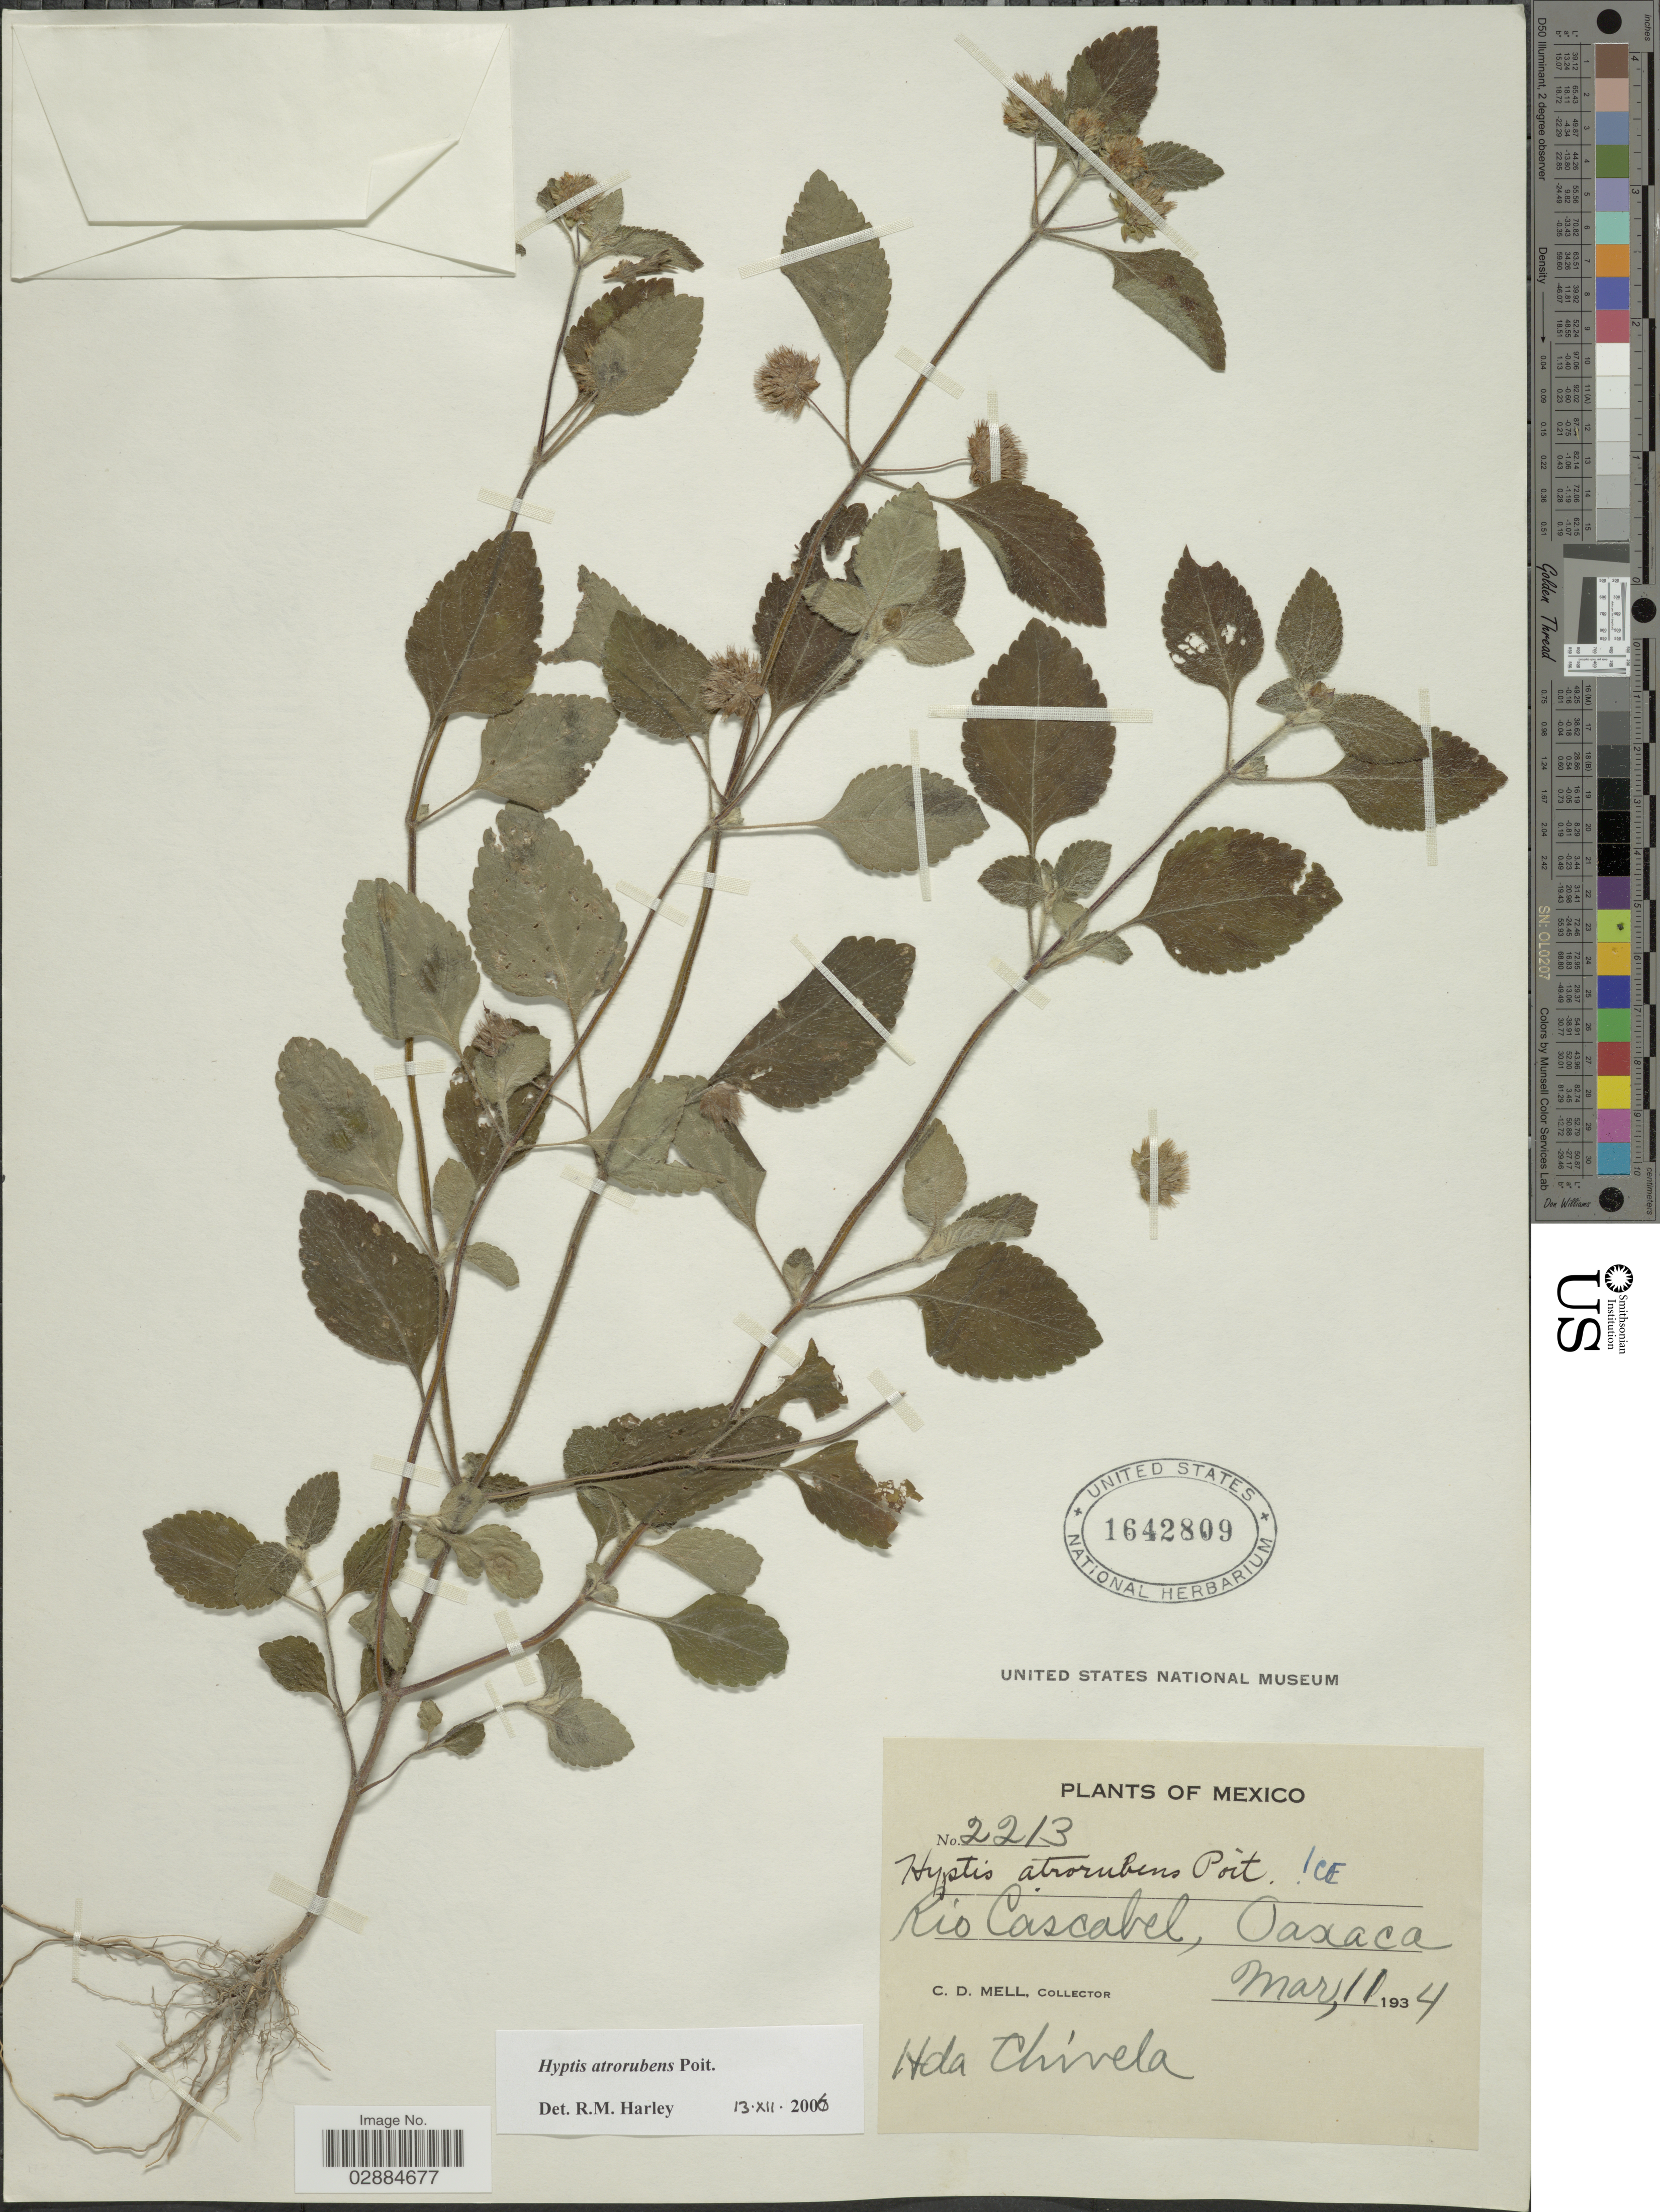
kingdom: Plantae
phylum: Tracheophyta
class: Magnoliopsida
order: Lamiales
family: Lamiaceae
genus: Hyptis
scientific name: Hyptis atrorubens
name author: Poit.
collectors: C. D. Mell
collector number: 2213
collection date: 1934-03-11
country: Mexico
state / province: Oaxaca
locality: Rio Cascabel, Hda. Chivela.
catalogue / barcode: US 1642809